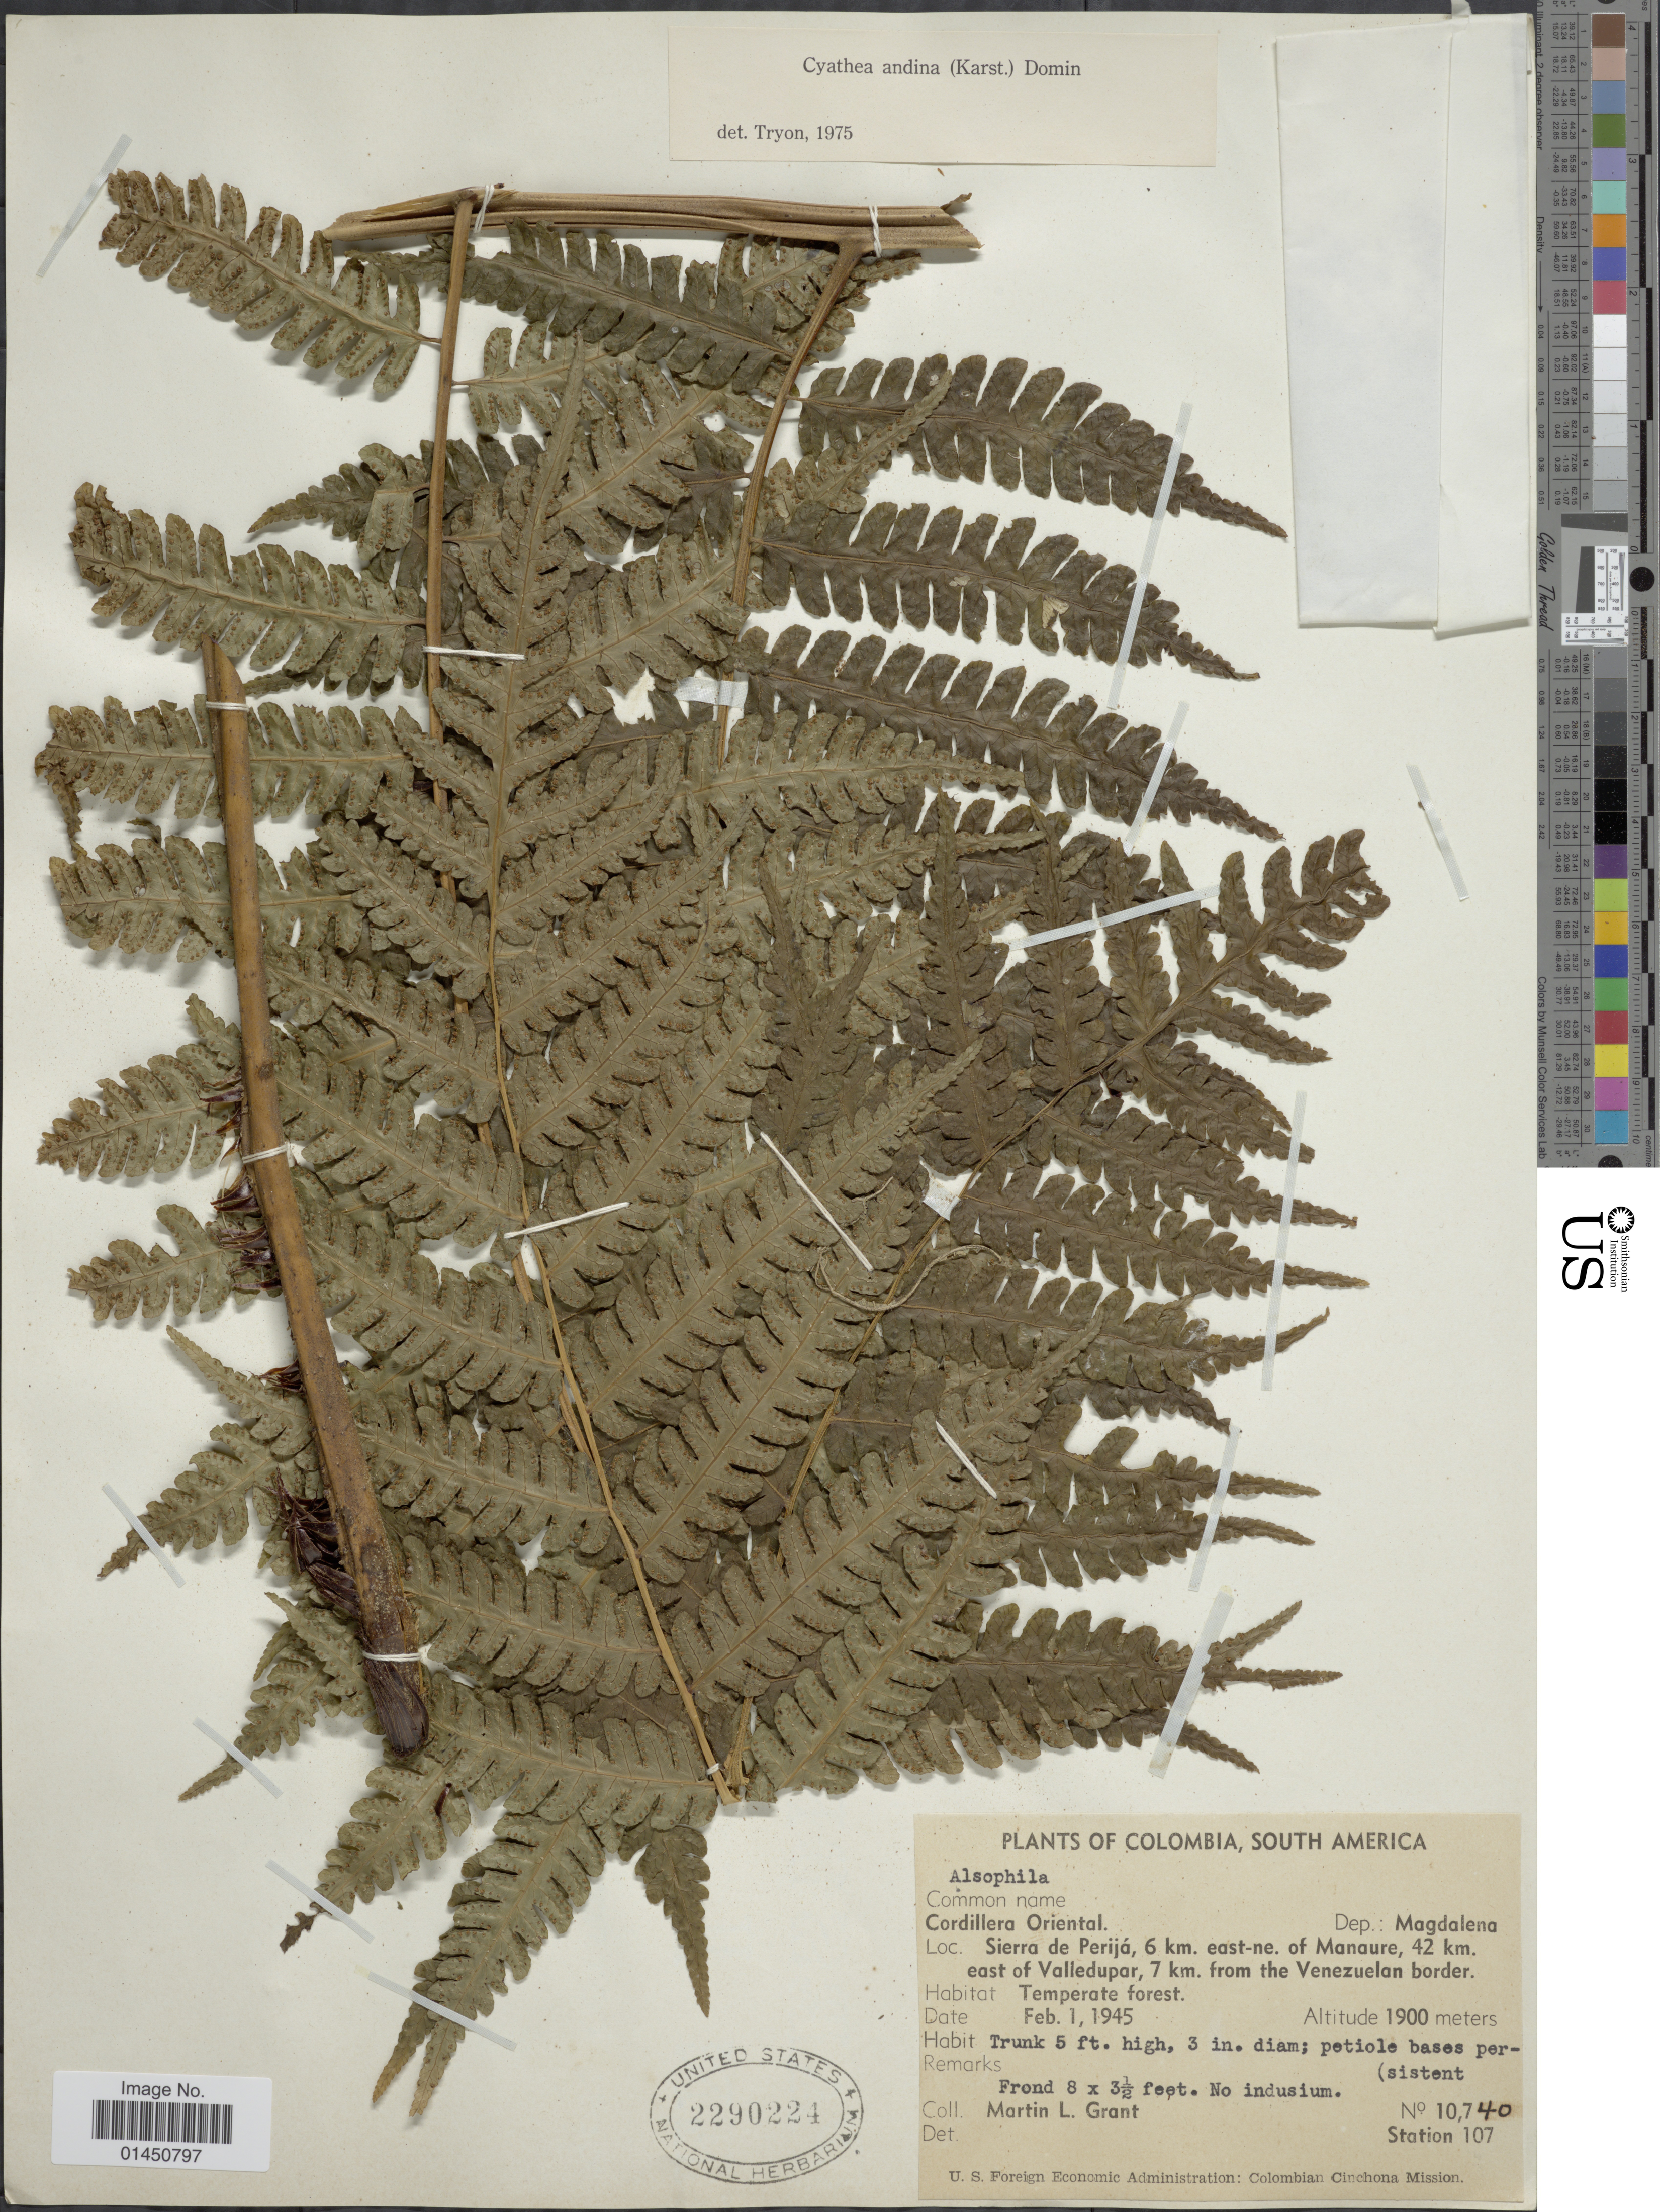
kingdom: Plantae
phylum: Tracheophyta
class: Polypodiopsida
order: Cyatheales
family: Cyatheaceae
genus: Cyathea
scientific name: Cyathea andina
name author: Domin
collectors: M. L. Grant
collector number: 10740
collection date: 1945-02-01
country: Colombia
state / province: Magdalena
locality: Cordillera Oriental, Sierra de Perija, 6 km. east-ne. of Manaure, 42 km. east of Manaure of Valledupar, 7 km. from the Venezuelan border.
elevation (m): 1900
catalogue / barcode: US 2290224